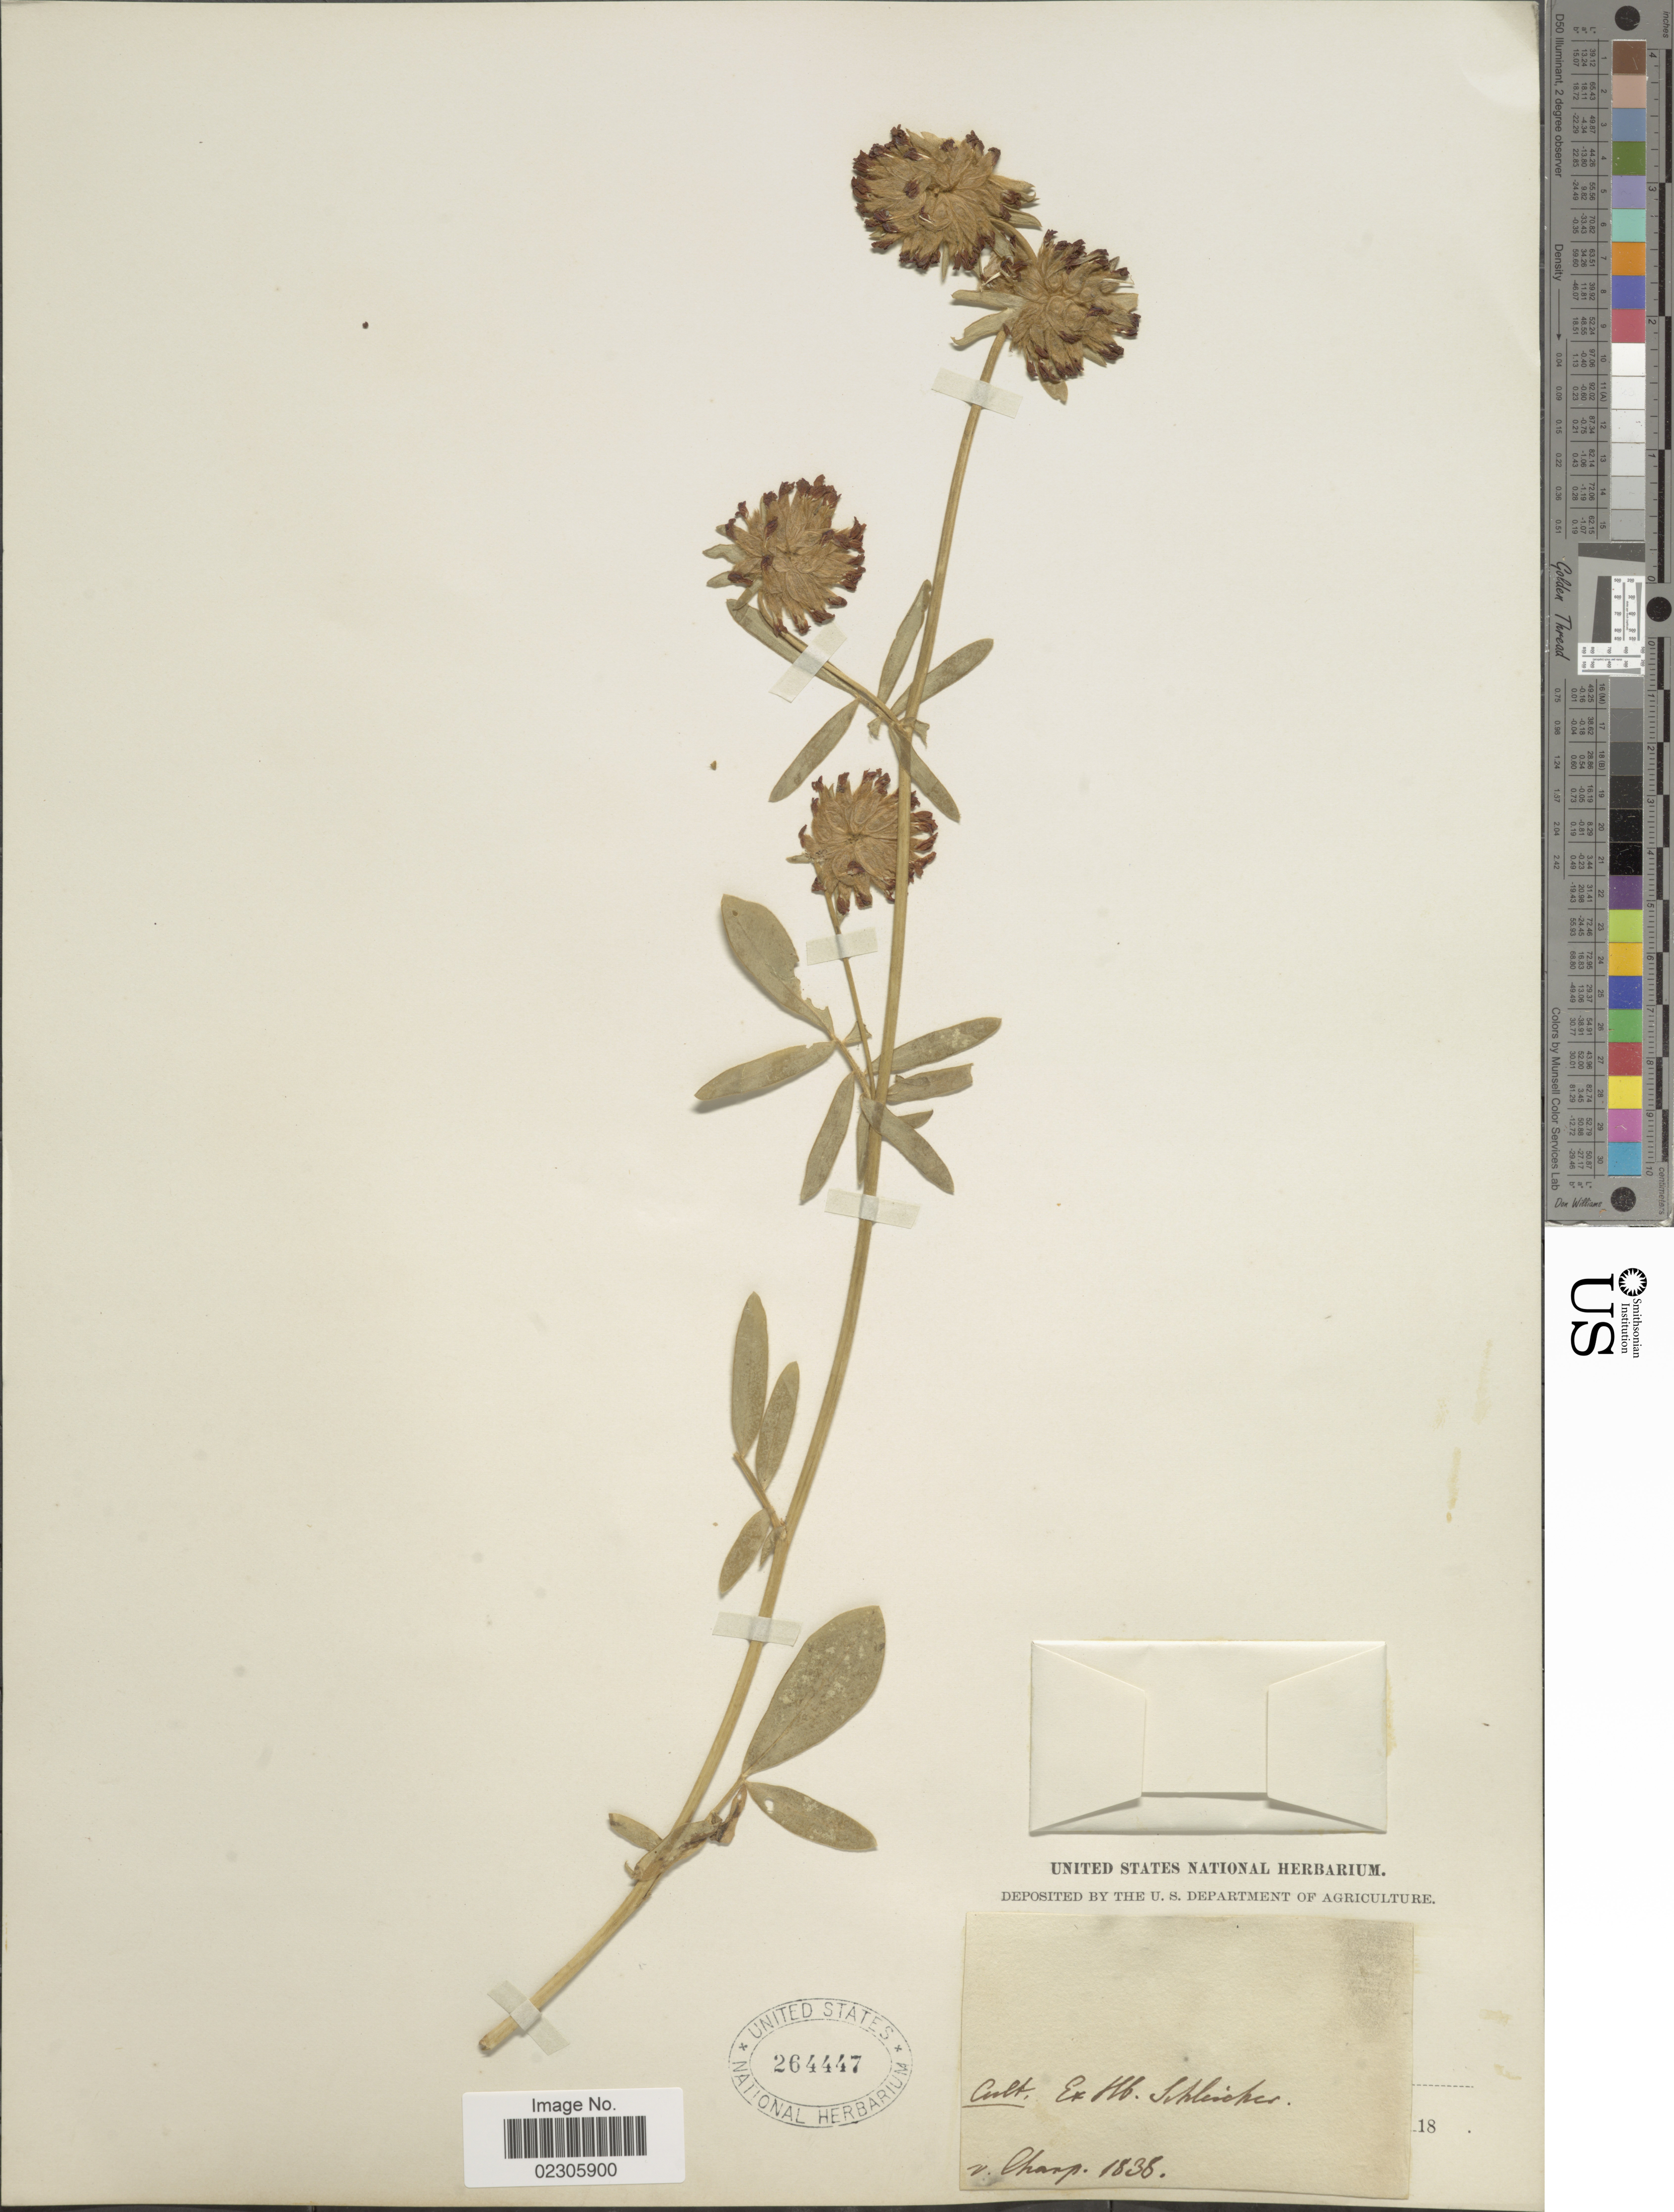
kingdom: Plantae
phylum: Tracheophyta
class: Magnoliopsida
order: Fabales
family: Fabaceae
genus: Anthyllis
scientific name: Anthyllis vulneraria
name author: L.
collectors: ex herb. Schleicher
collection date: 1838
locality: V. Charp. [unsure placement]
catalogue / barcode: US 264447